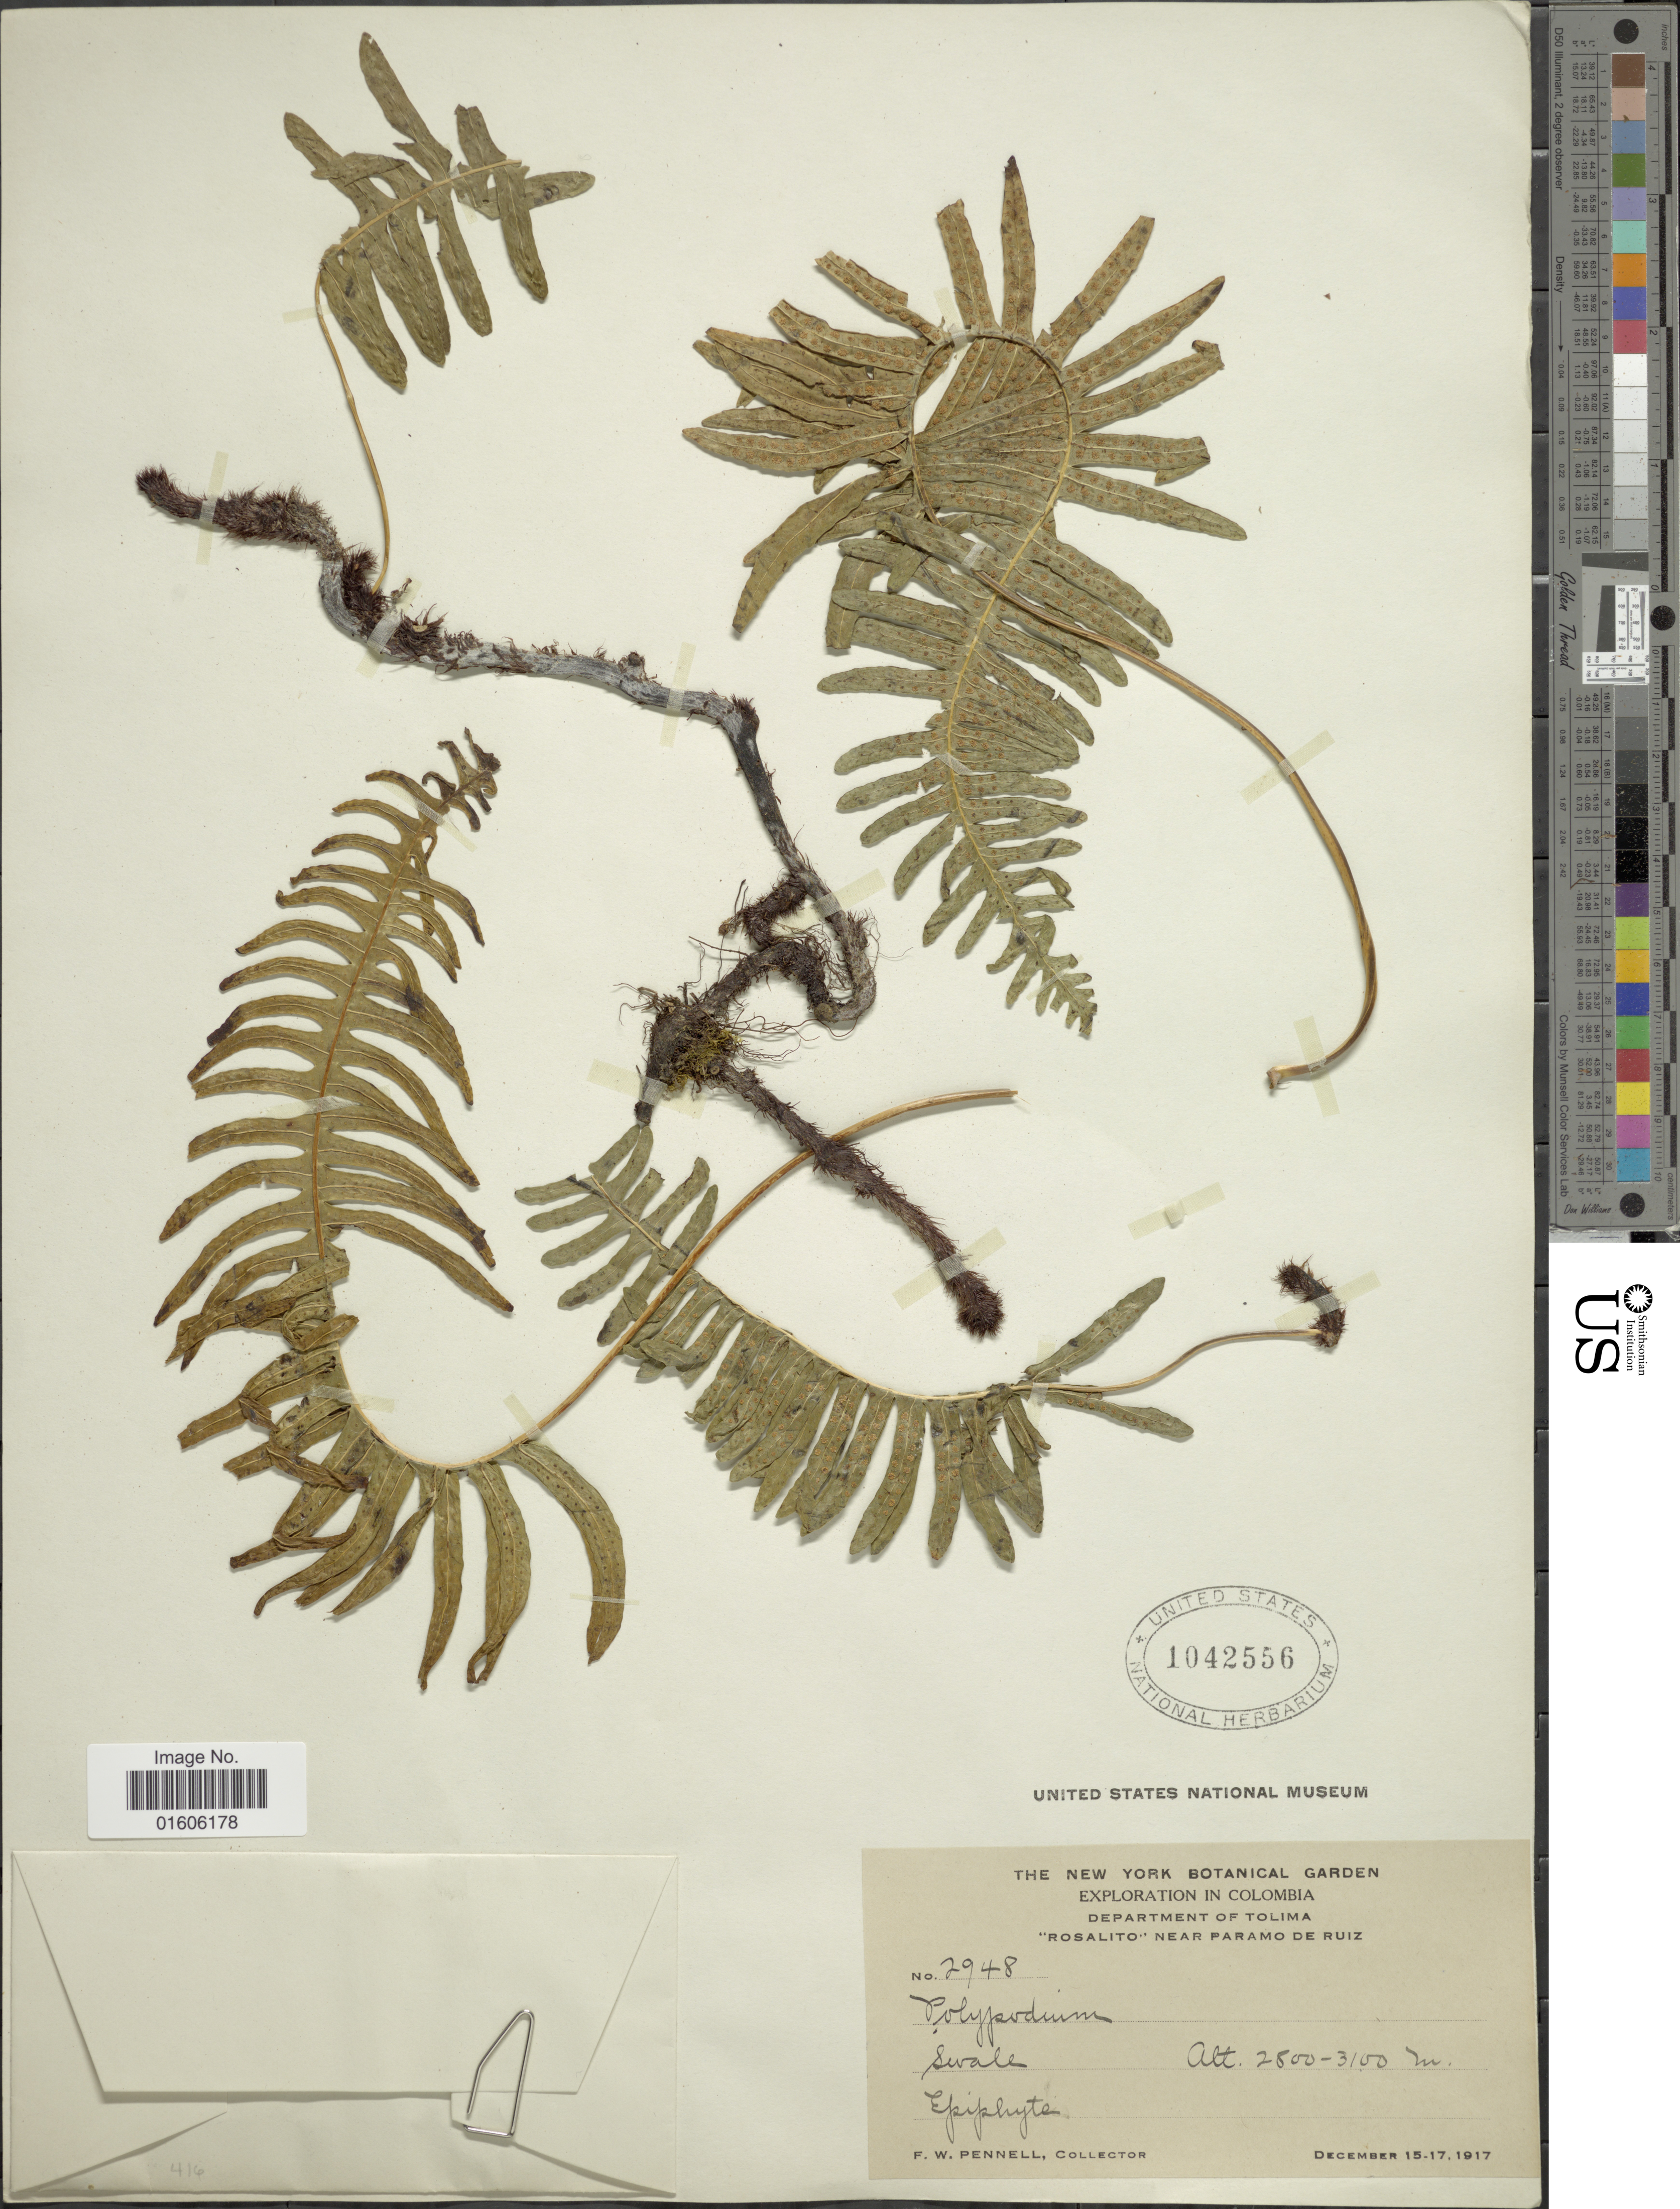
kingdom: Plantae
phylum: Tracheophyta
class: Polypodiopsida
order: Polypodiales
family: Polypodiaceae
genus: Serpocaulon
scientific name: Serpocaulon eleutherophlebium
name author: (Fée) A.R. Sm.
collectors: F. W. Pennell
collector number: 2948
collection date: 1917-12-15/1917-12-17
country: Colombia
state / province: Tolima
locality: Department of Tolima. "Rosalito" near Paramo de Ruiz. Swale.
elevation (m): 2500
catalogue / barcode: US 1042556